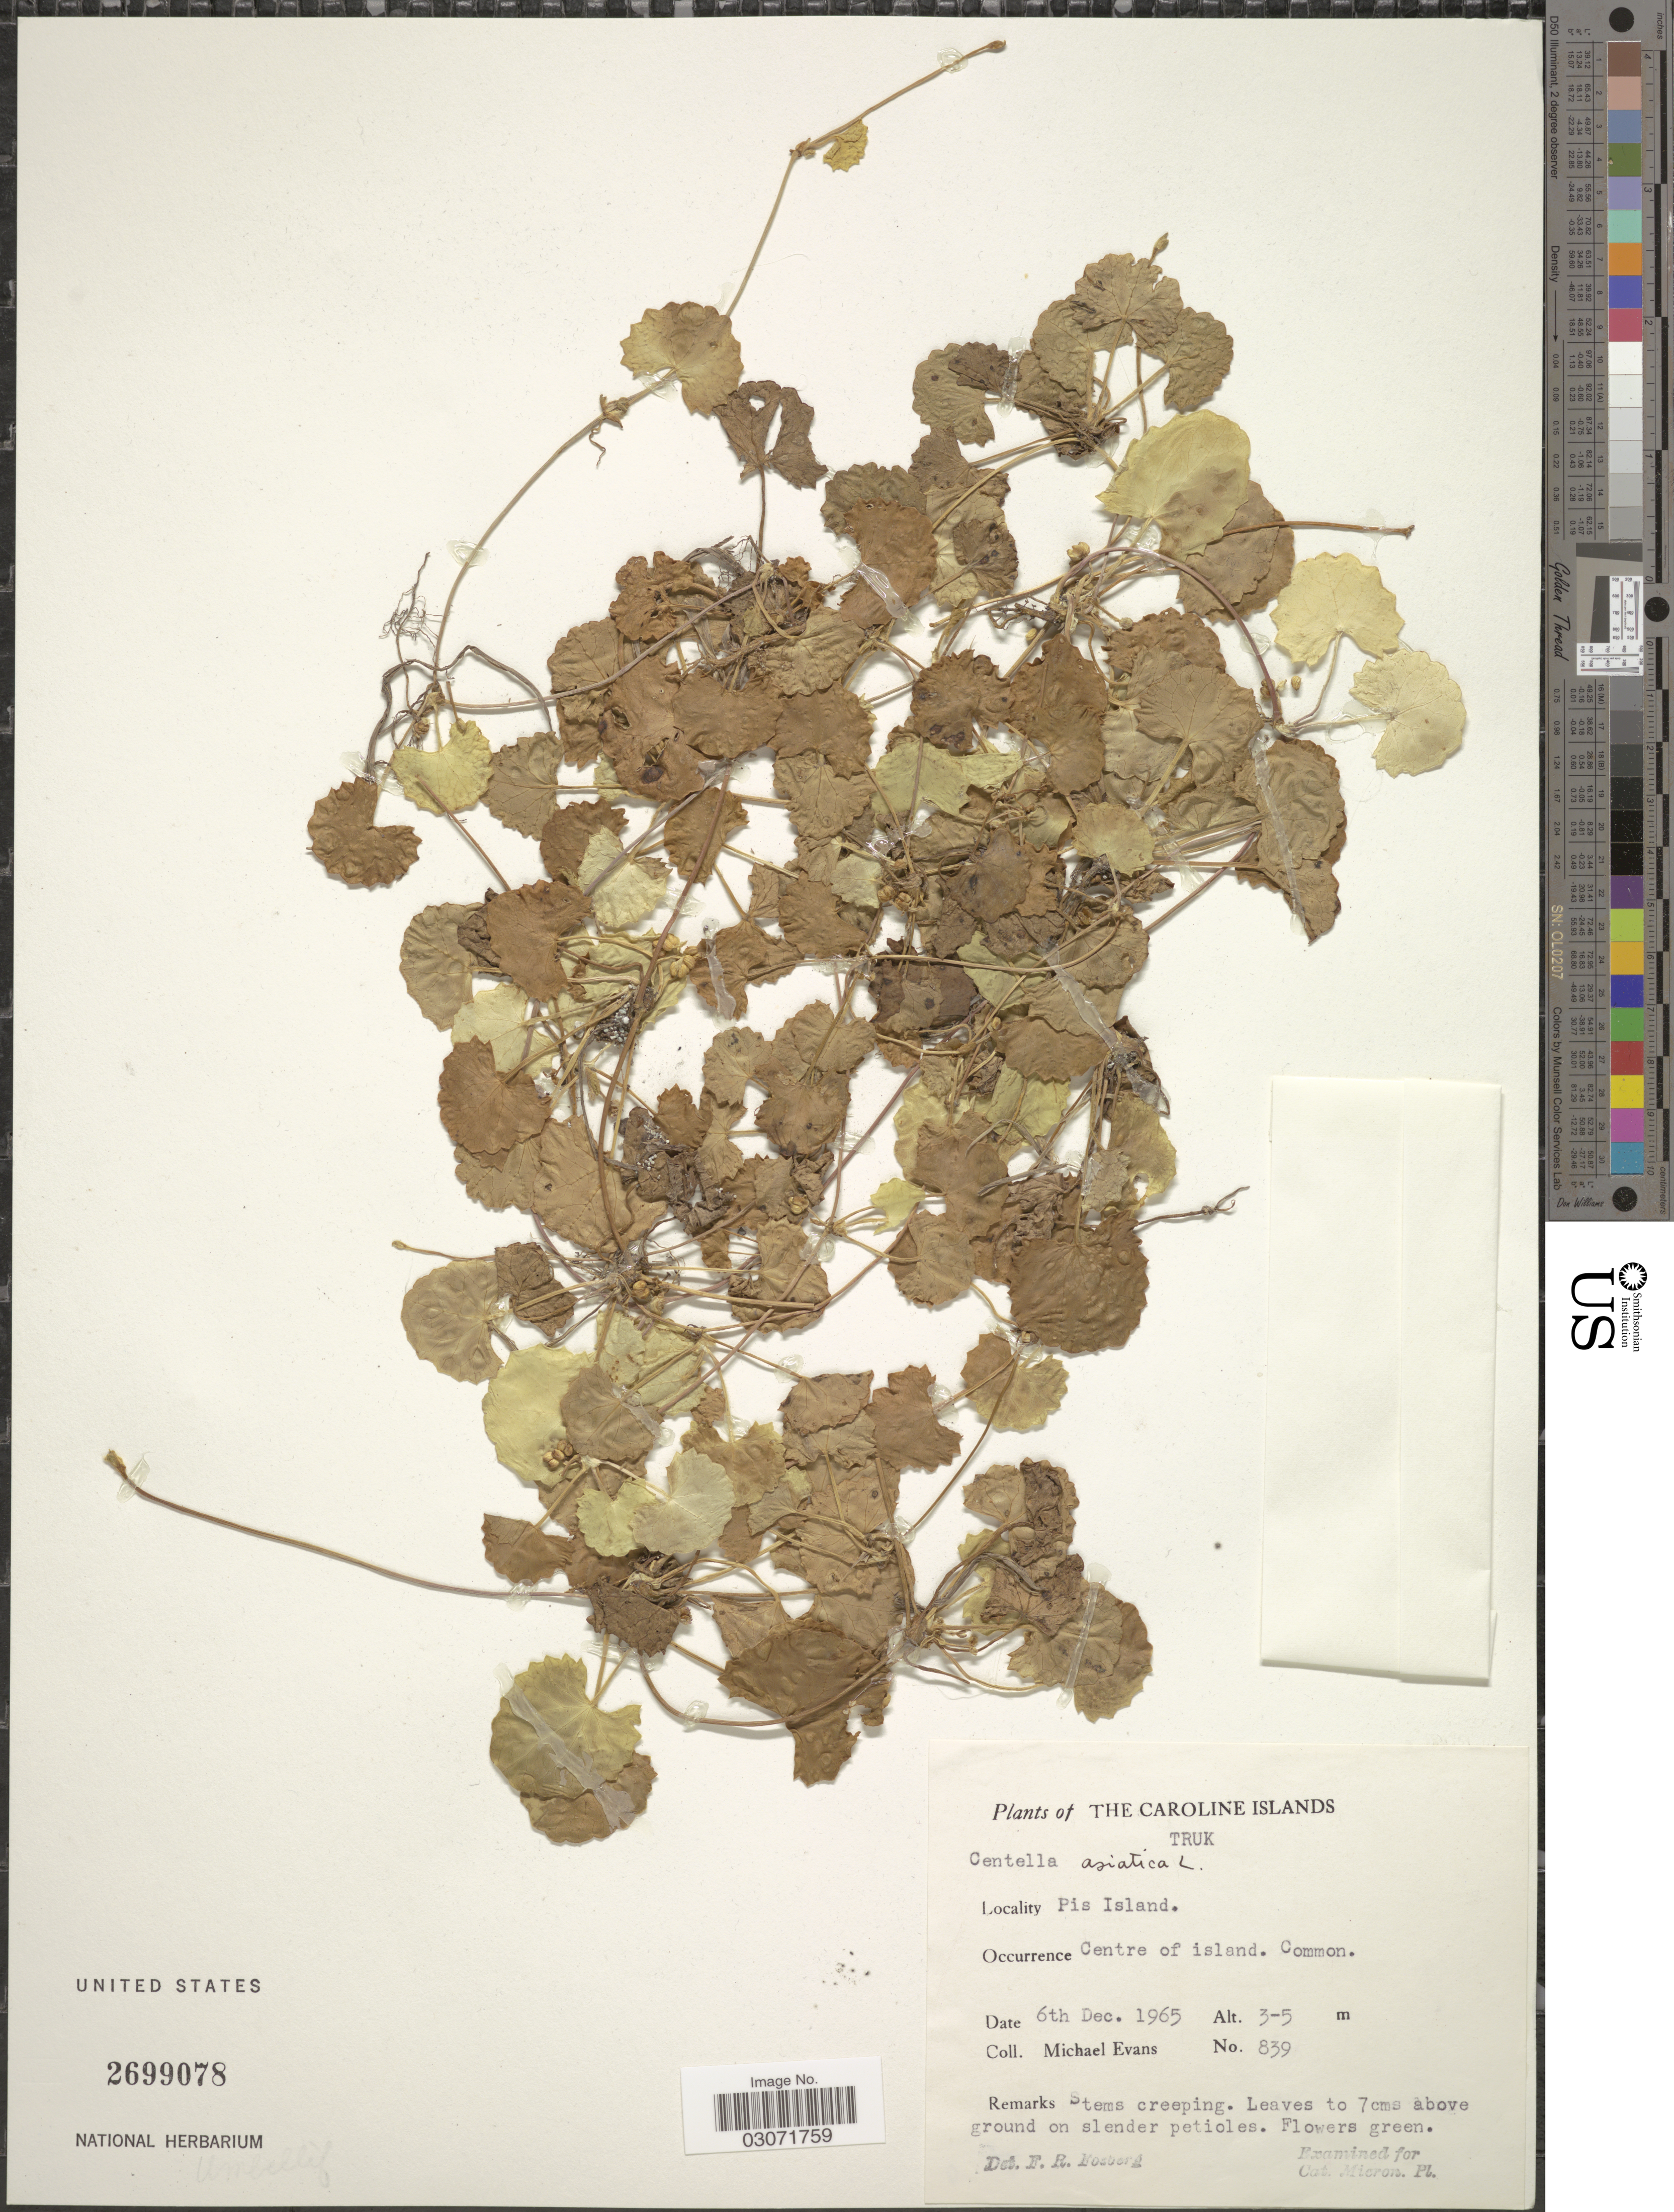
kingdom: Plantae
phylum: Tracheophyta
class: Magnoliopsida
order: Apiales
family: Apiaceae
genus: Centella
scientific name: Centella asiatica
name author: (L.) Urb.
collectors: M. Evans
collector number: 839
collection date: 1965-12-06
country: Micronesia, Federated States of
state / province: Truk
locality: The Caroline Islands. Pis Island. Centre of island.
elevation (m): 3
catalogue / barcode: US 2699078